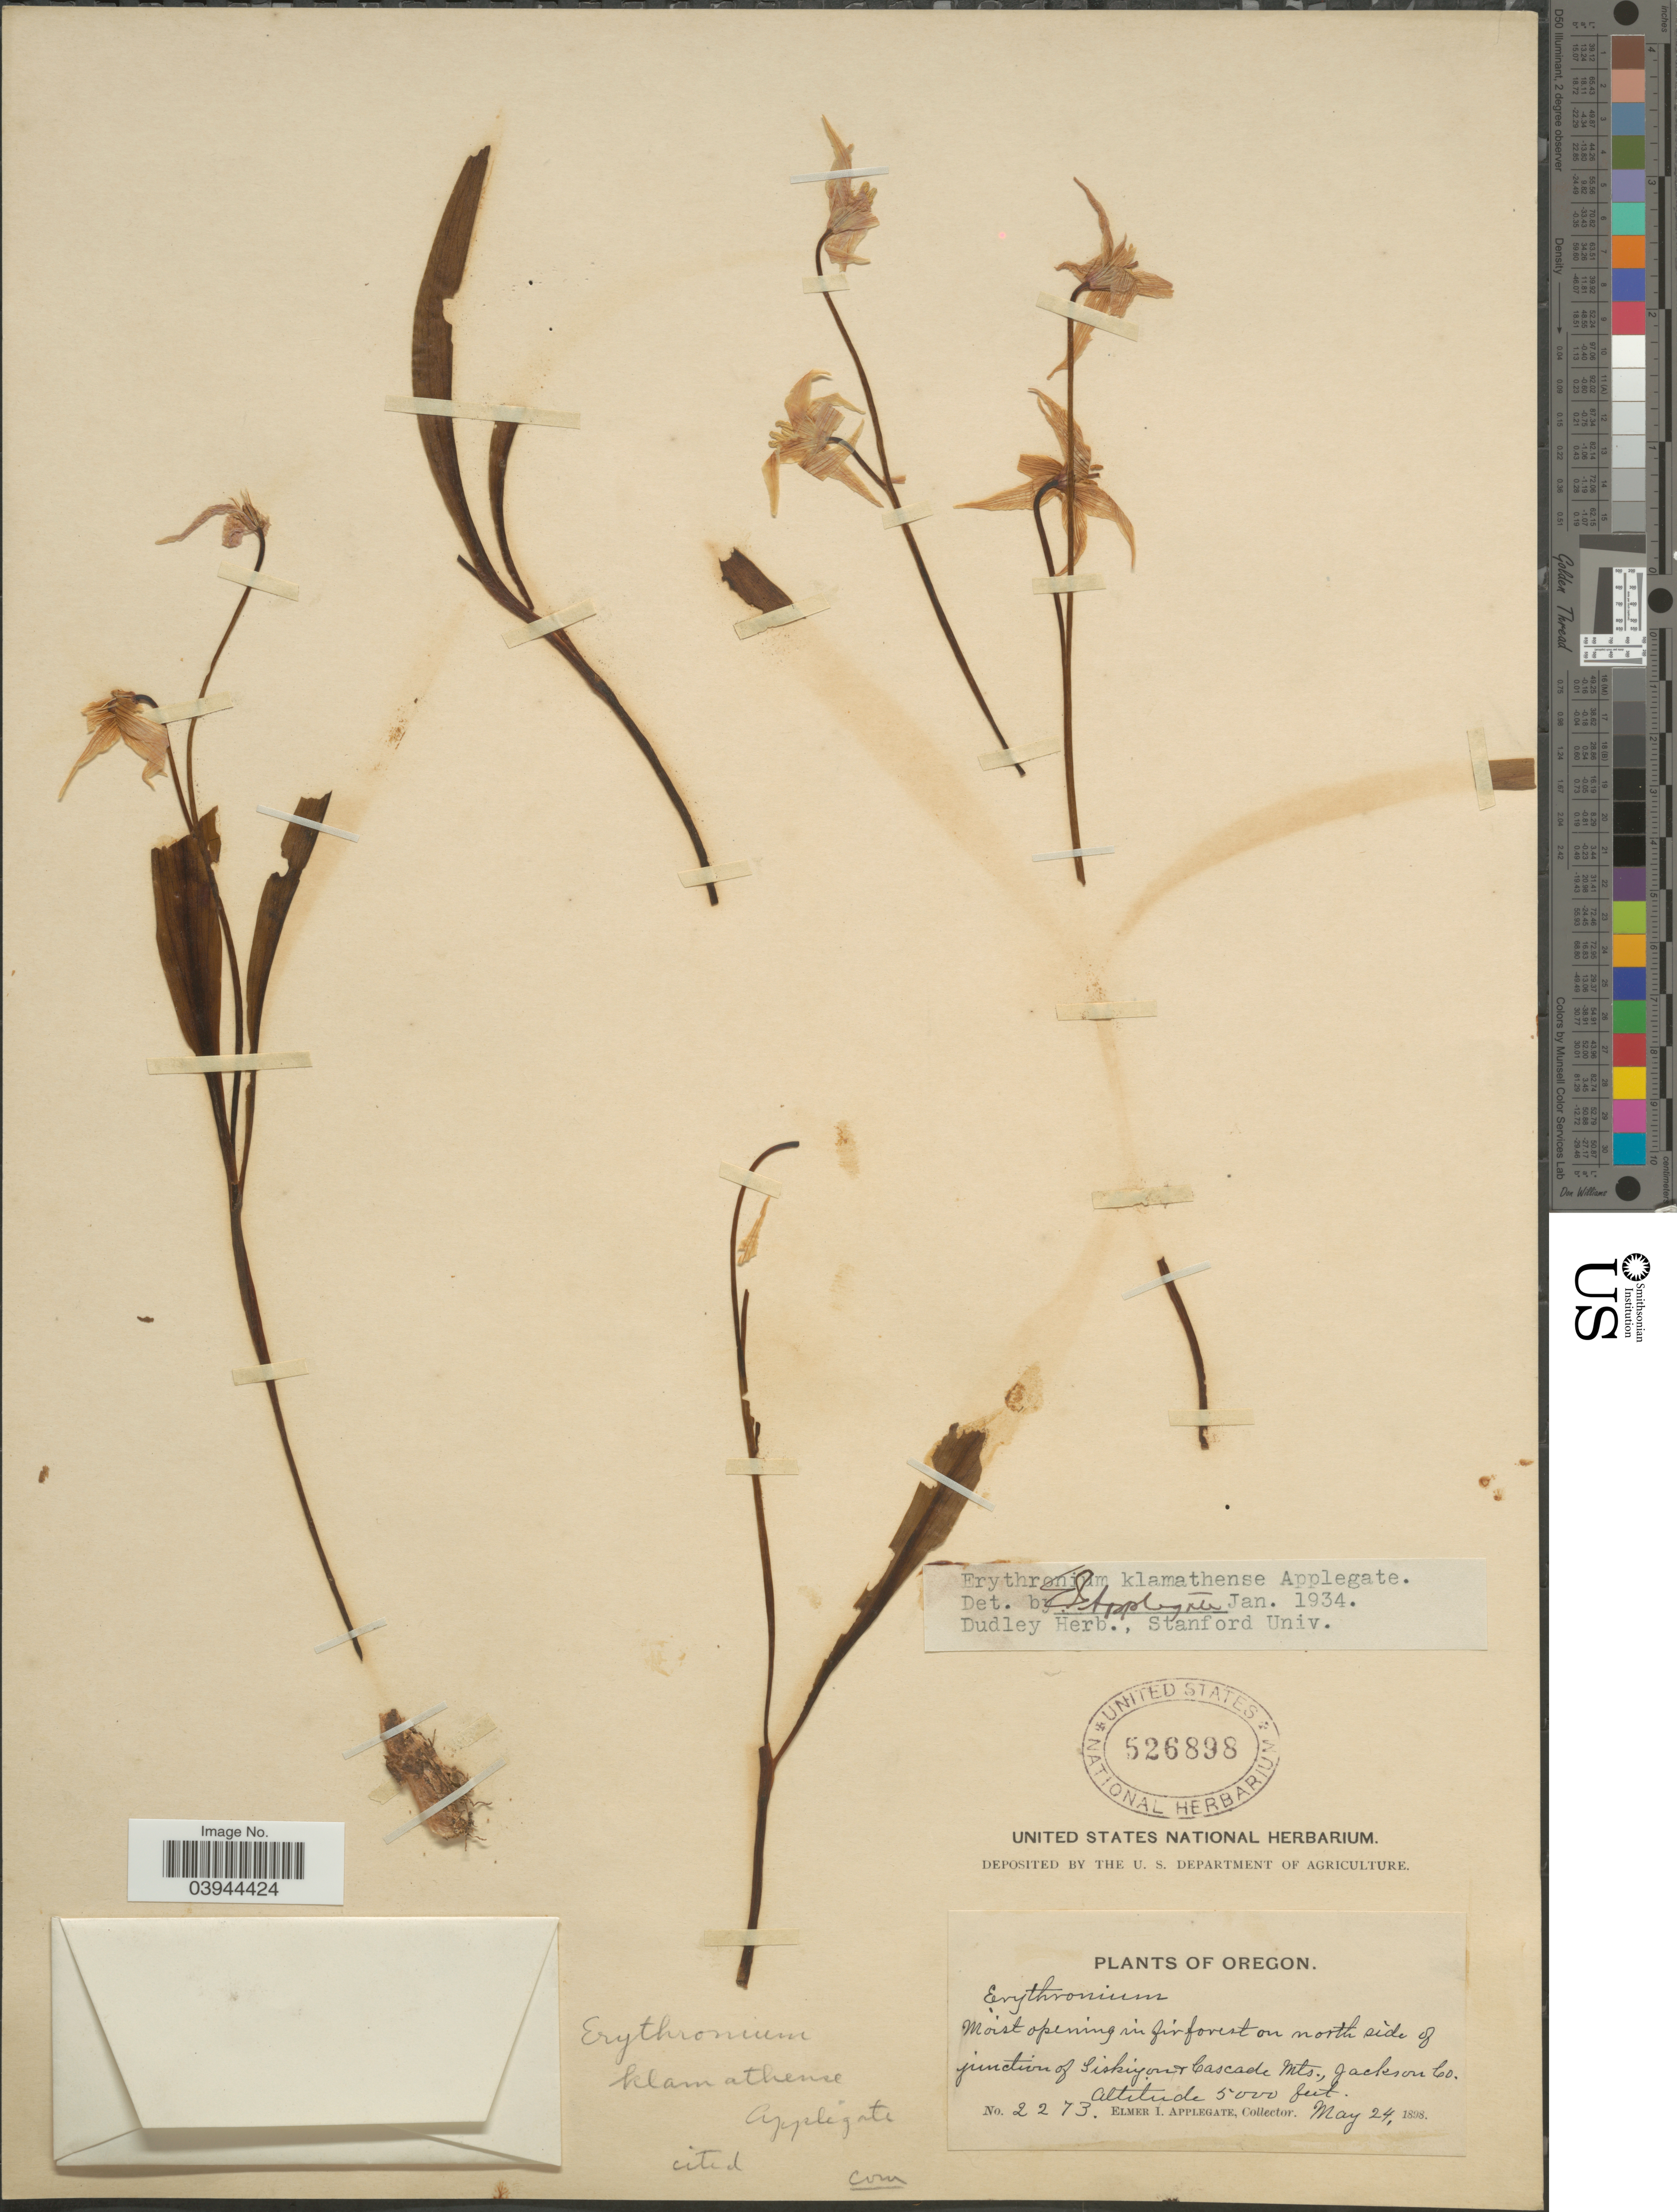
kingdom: Plantae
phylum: Tracheophyta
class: Liliopsida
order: Liliales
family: Liliaceae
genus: Erythronium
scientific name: Erythronium klamathense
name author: Applegate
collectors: E. I. Applegate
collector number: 2273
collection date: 1898-05-24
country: United States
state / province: Oregon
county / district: Jackson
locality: Moist opening in fir forest on north side of junction of Siskiyou + Cascade Mts., Jackson Co.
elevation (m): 1524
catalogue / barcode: US 526898